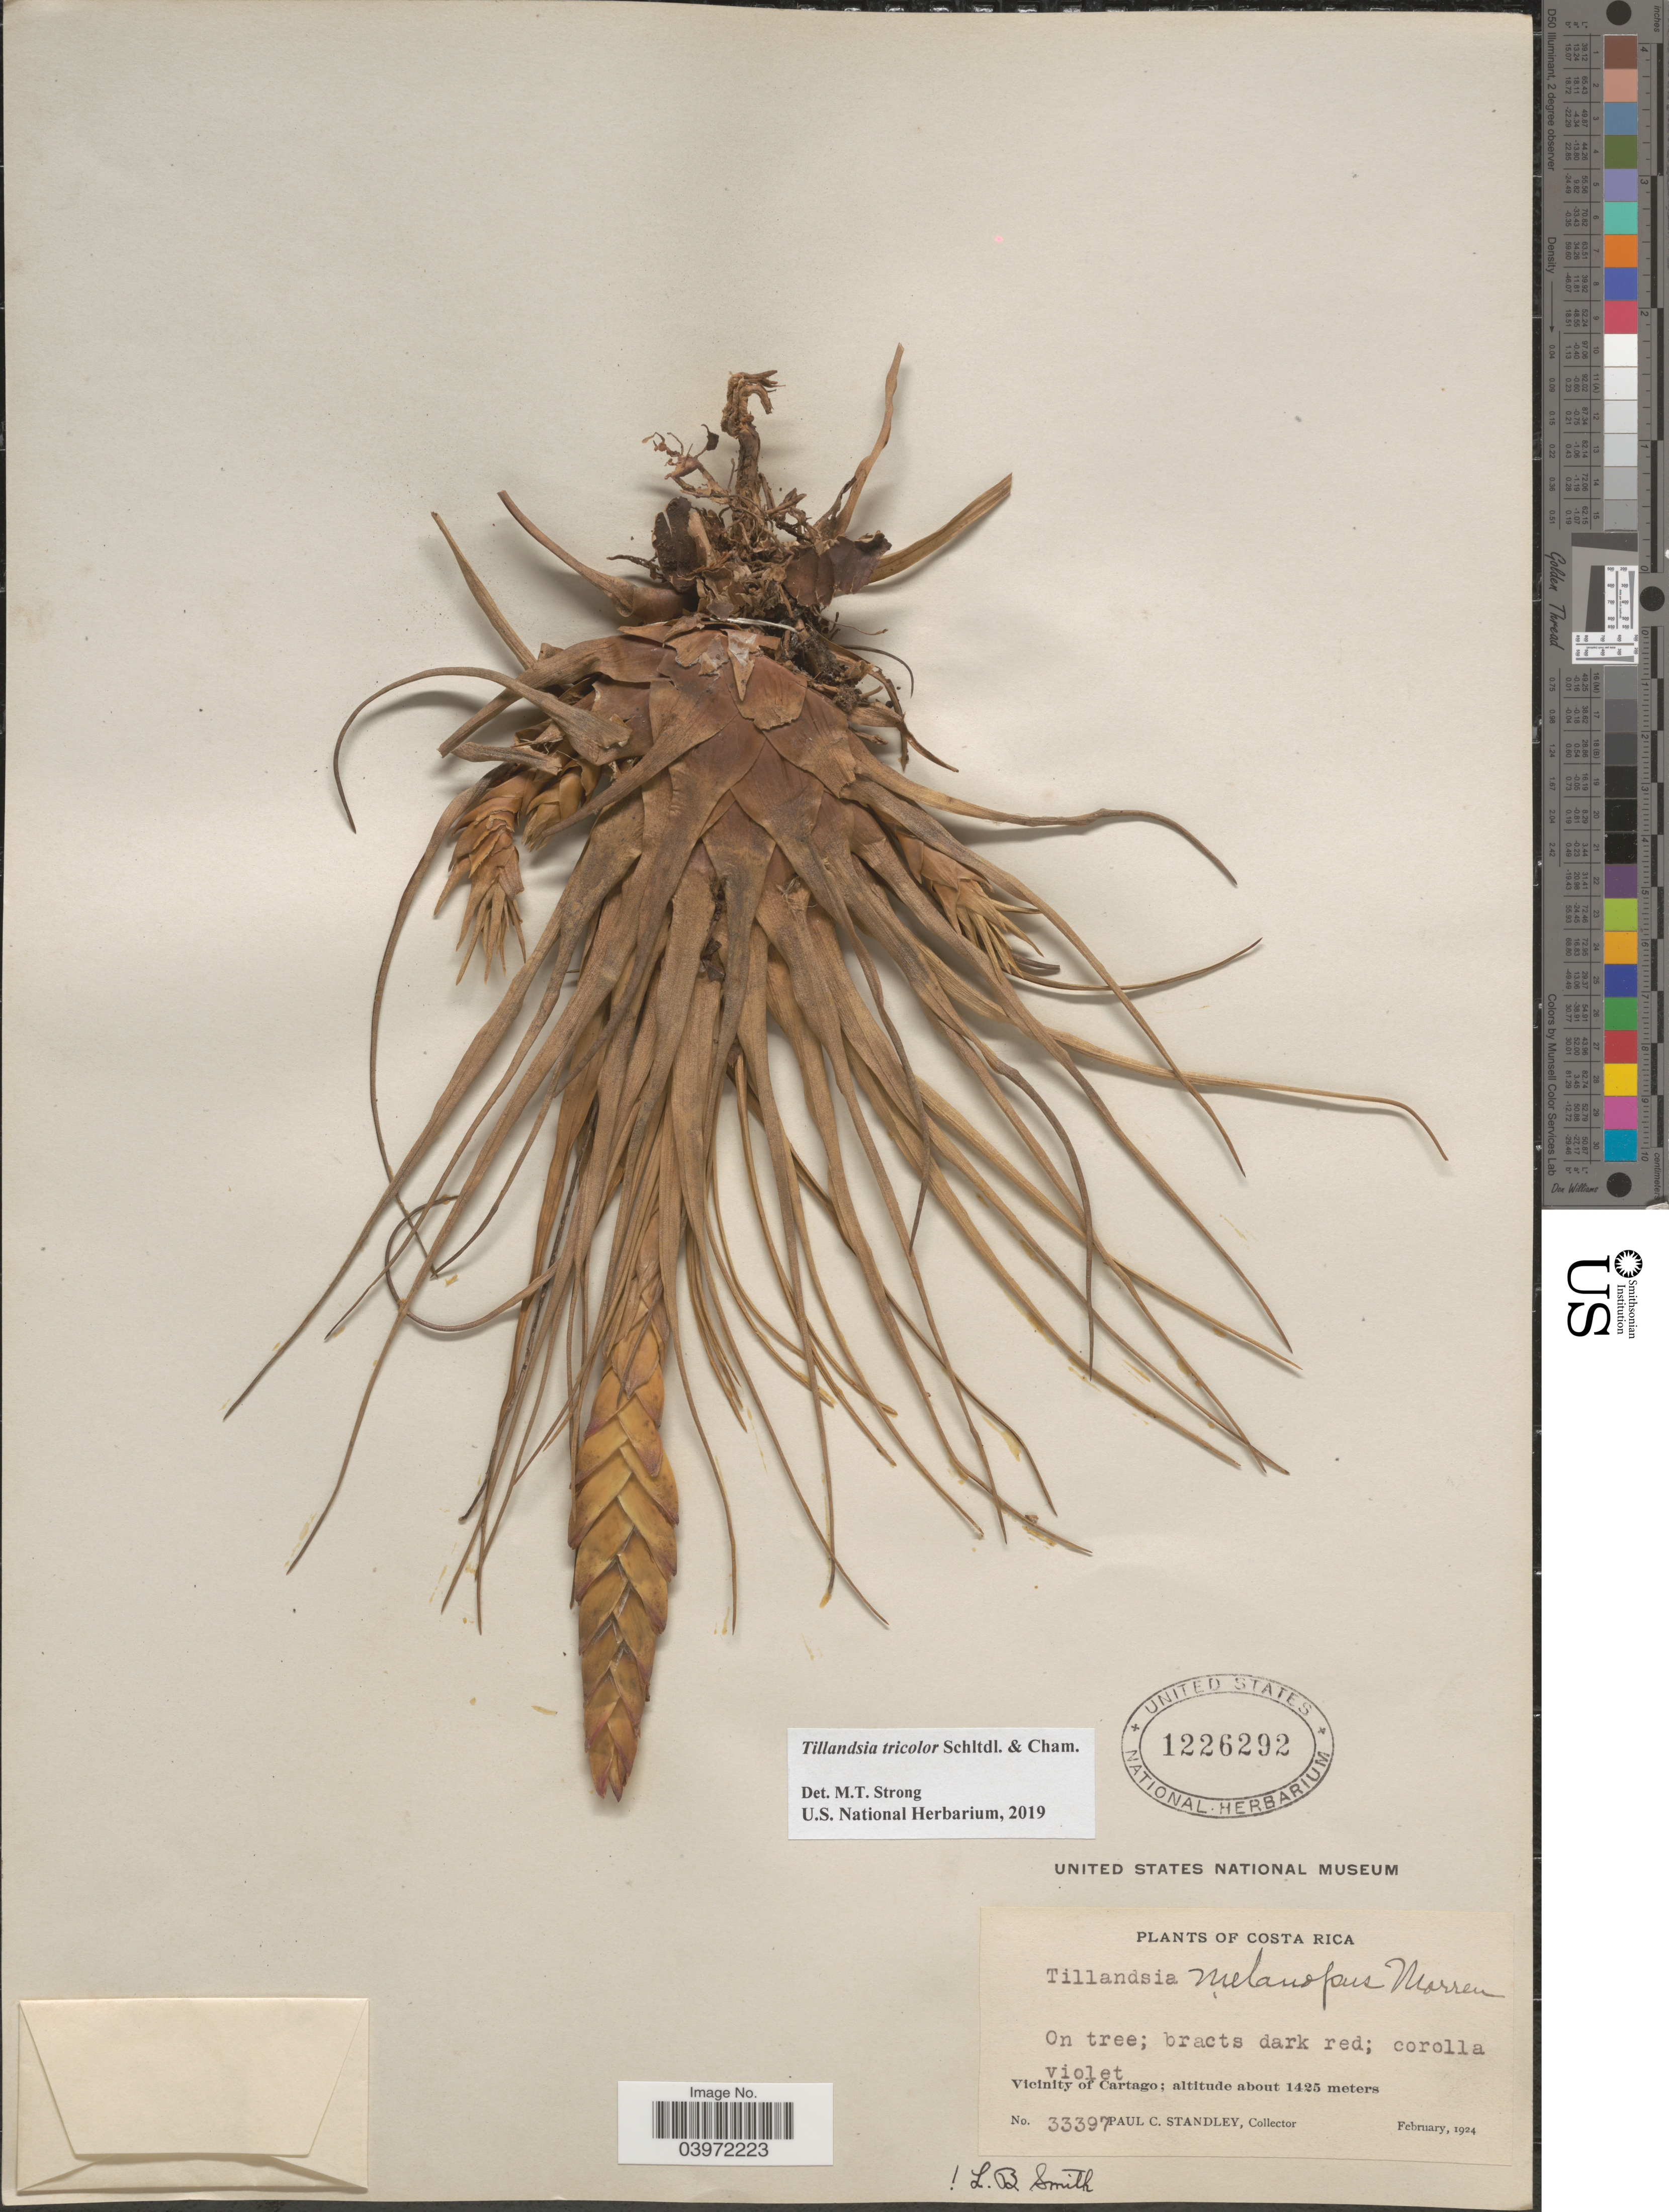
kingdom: Plantae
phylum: Tracheophyta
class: Liliopsida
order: Poales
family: Bromeliaceae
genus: Tillandsia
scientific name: Tillandsia tricolor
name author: Schltdl. & Cham.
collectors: P. C. Standley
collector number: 33397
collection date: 1924-02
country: Costa Rica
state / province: Cartago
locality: Vicinity of Cartago.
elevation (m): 1425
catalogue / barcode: US 1226292